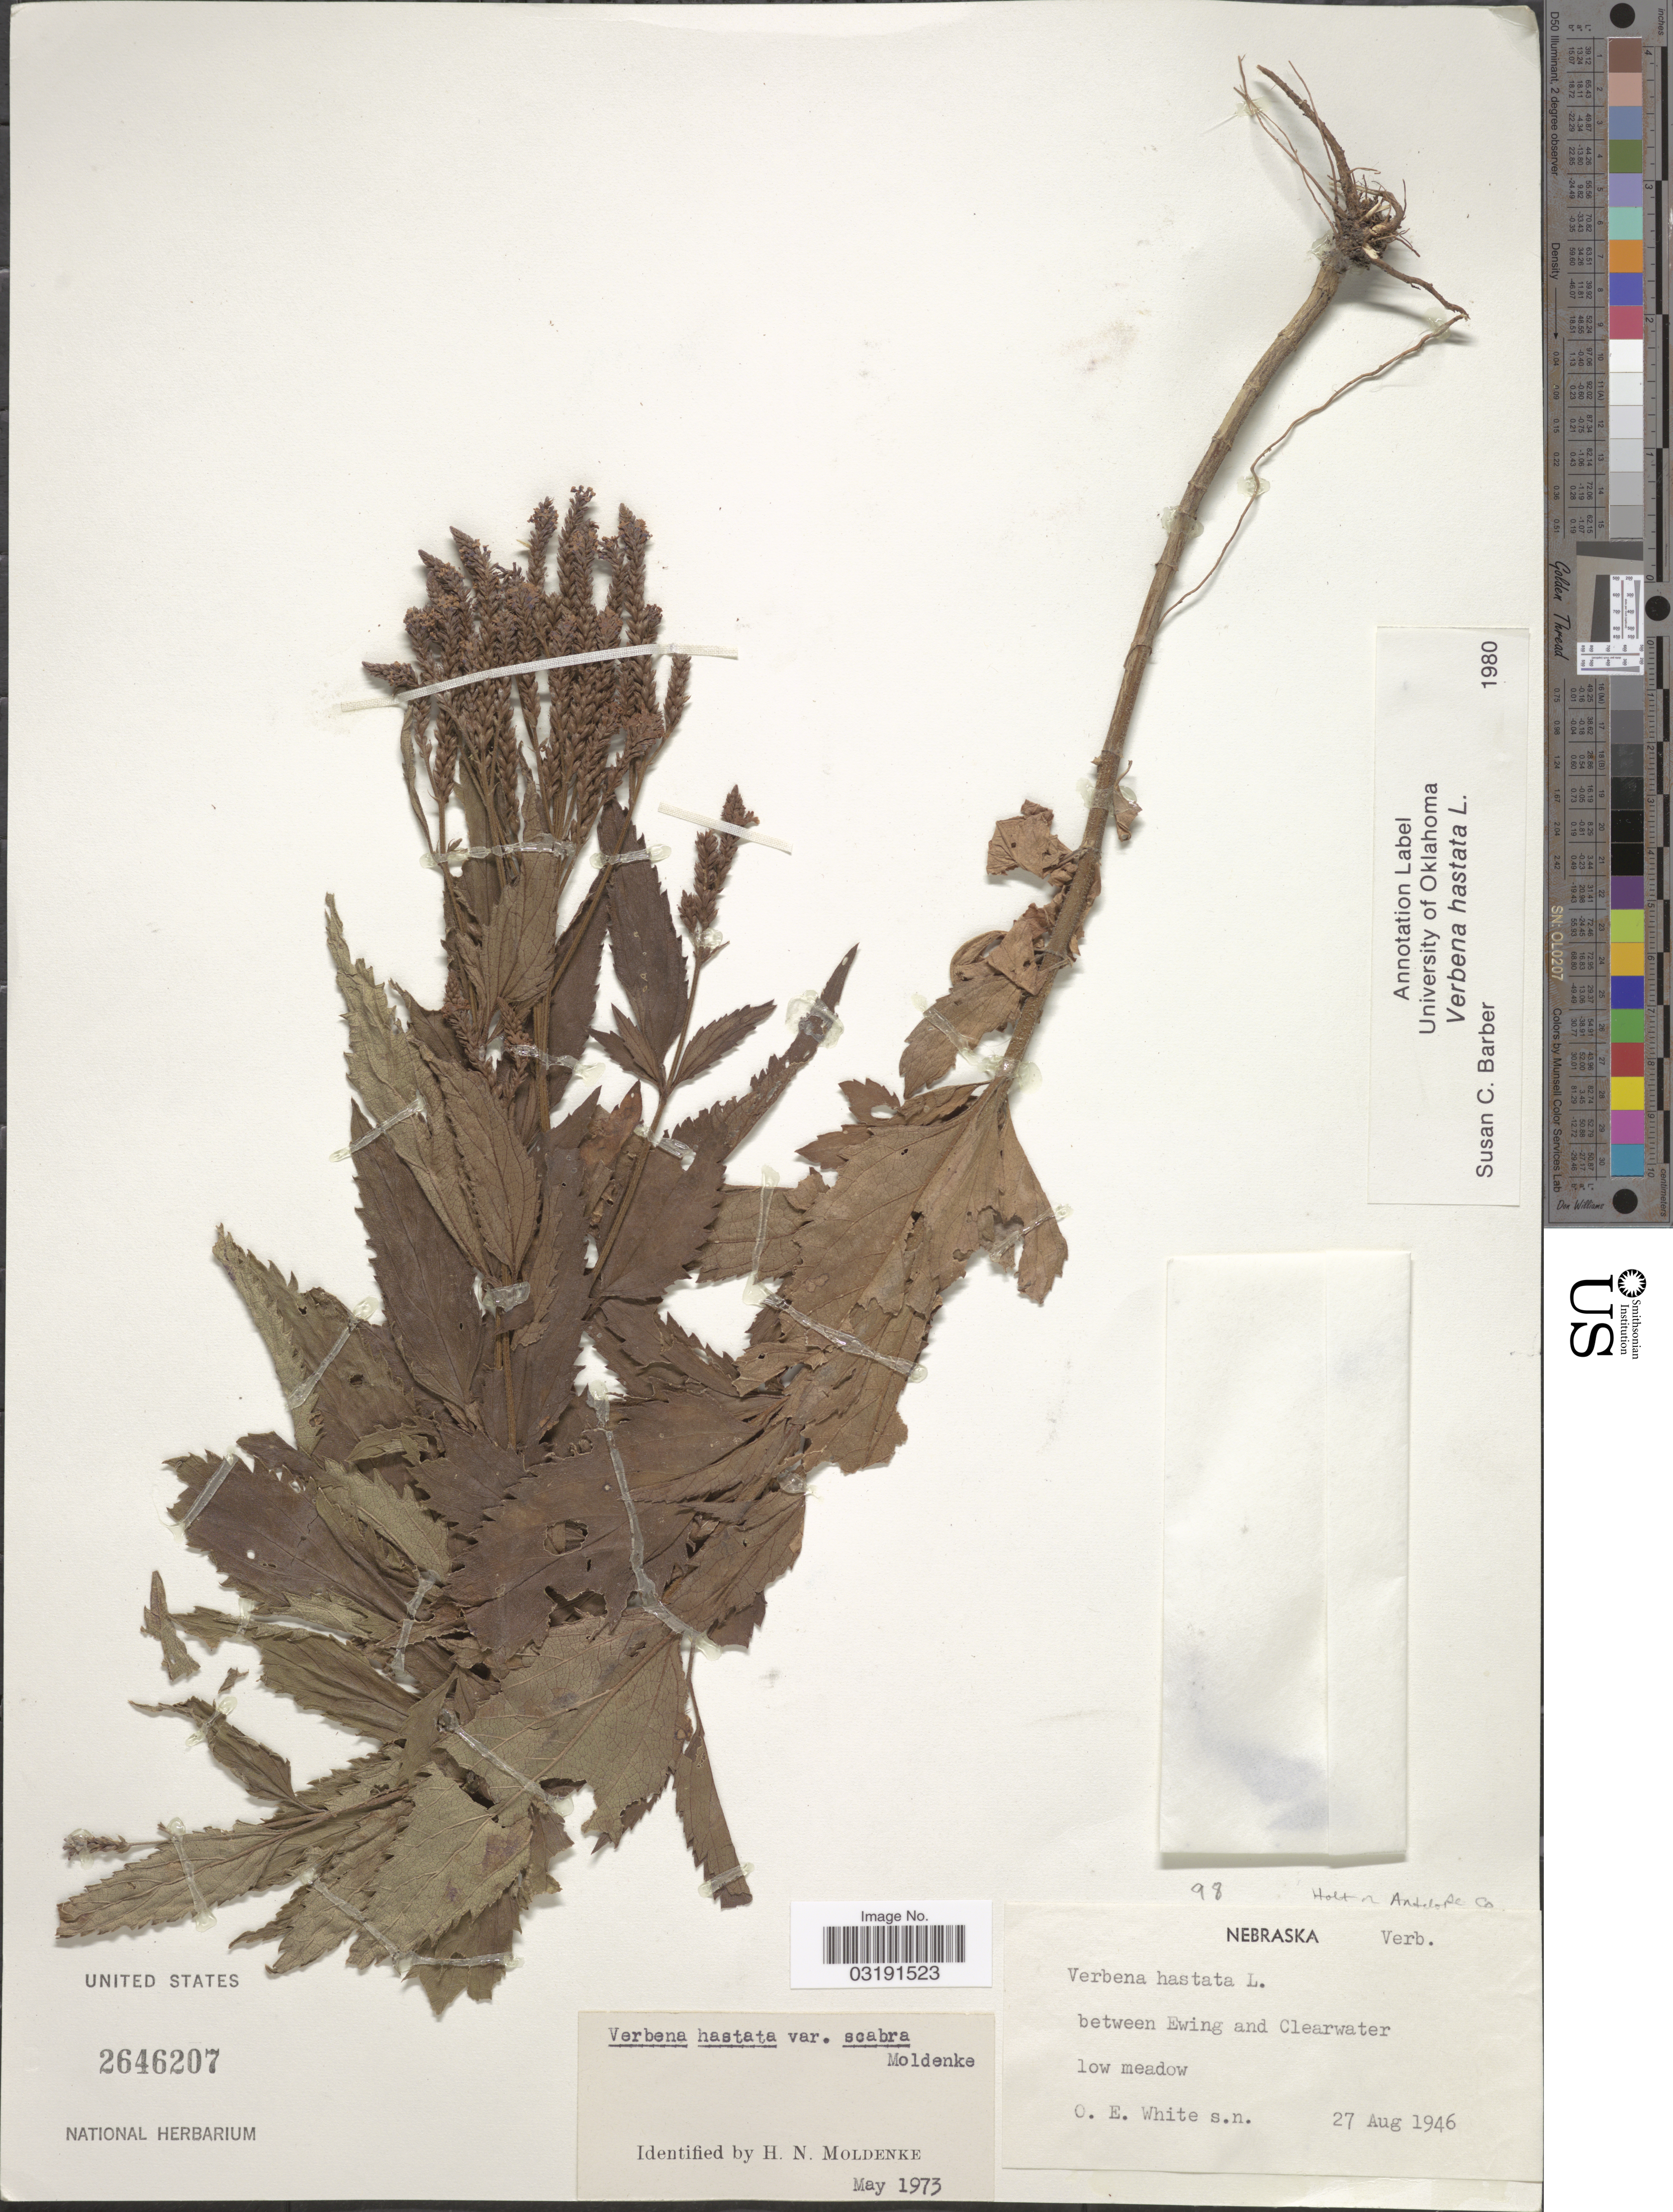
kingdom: Plantae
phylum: Tracheophyta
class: Magnoliopsida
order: Lamiales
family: Verbenaceae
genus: Verbena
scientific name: Verbena hastata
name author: L.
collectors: O. E. White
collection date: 1946-08-27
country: United States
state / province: Nebraska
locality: Between Ewing and Clearwater, Holt or Antelope Co.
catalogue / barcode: US 2646207